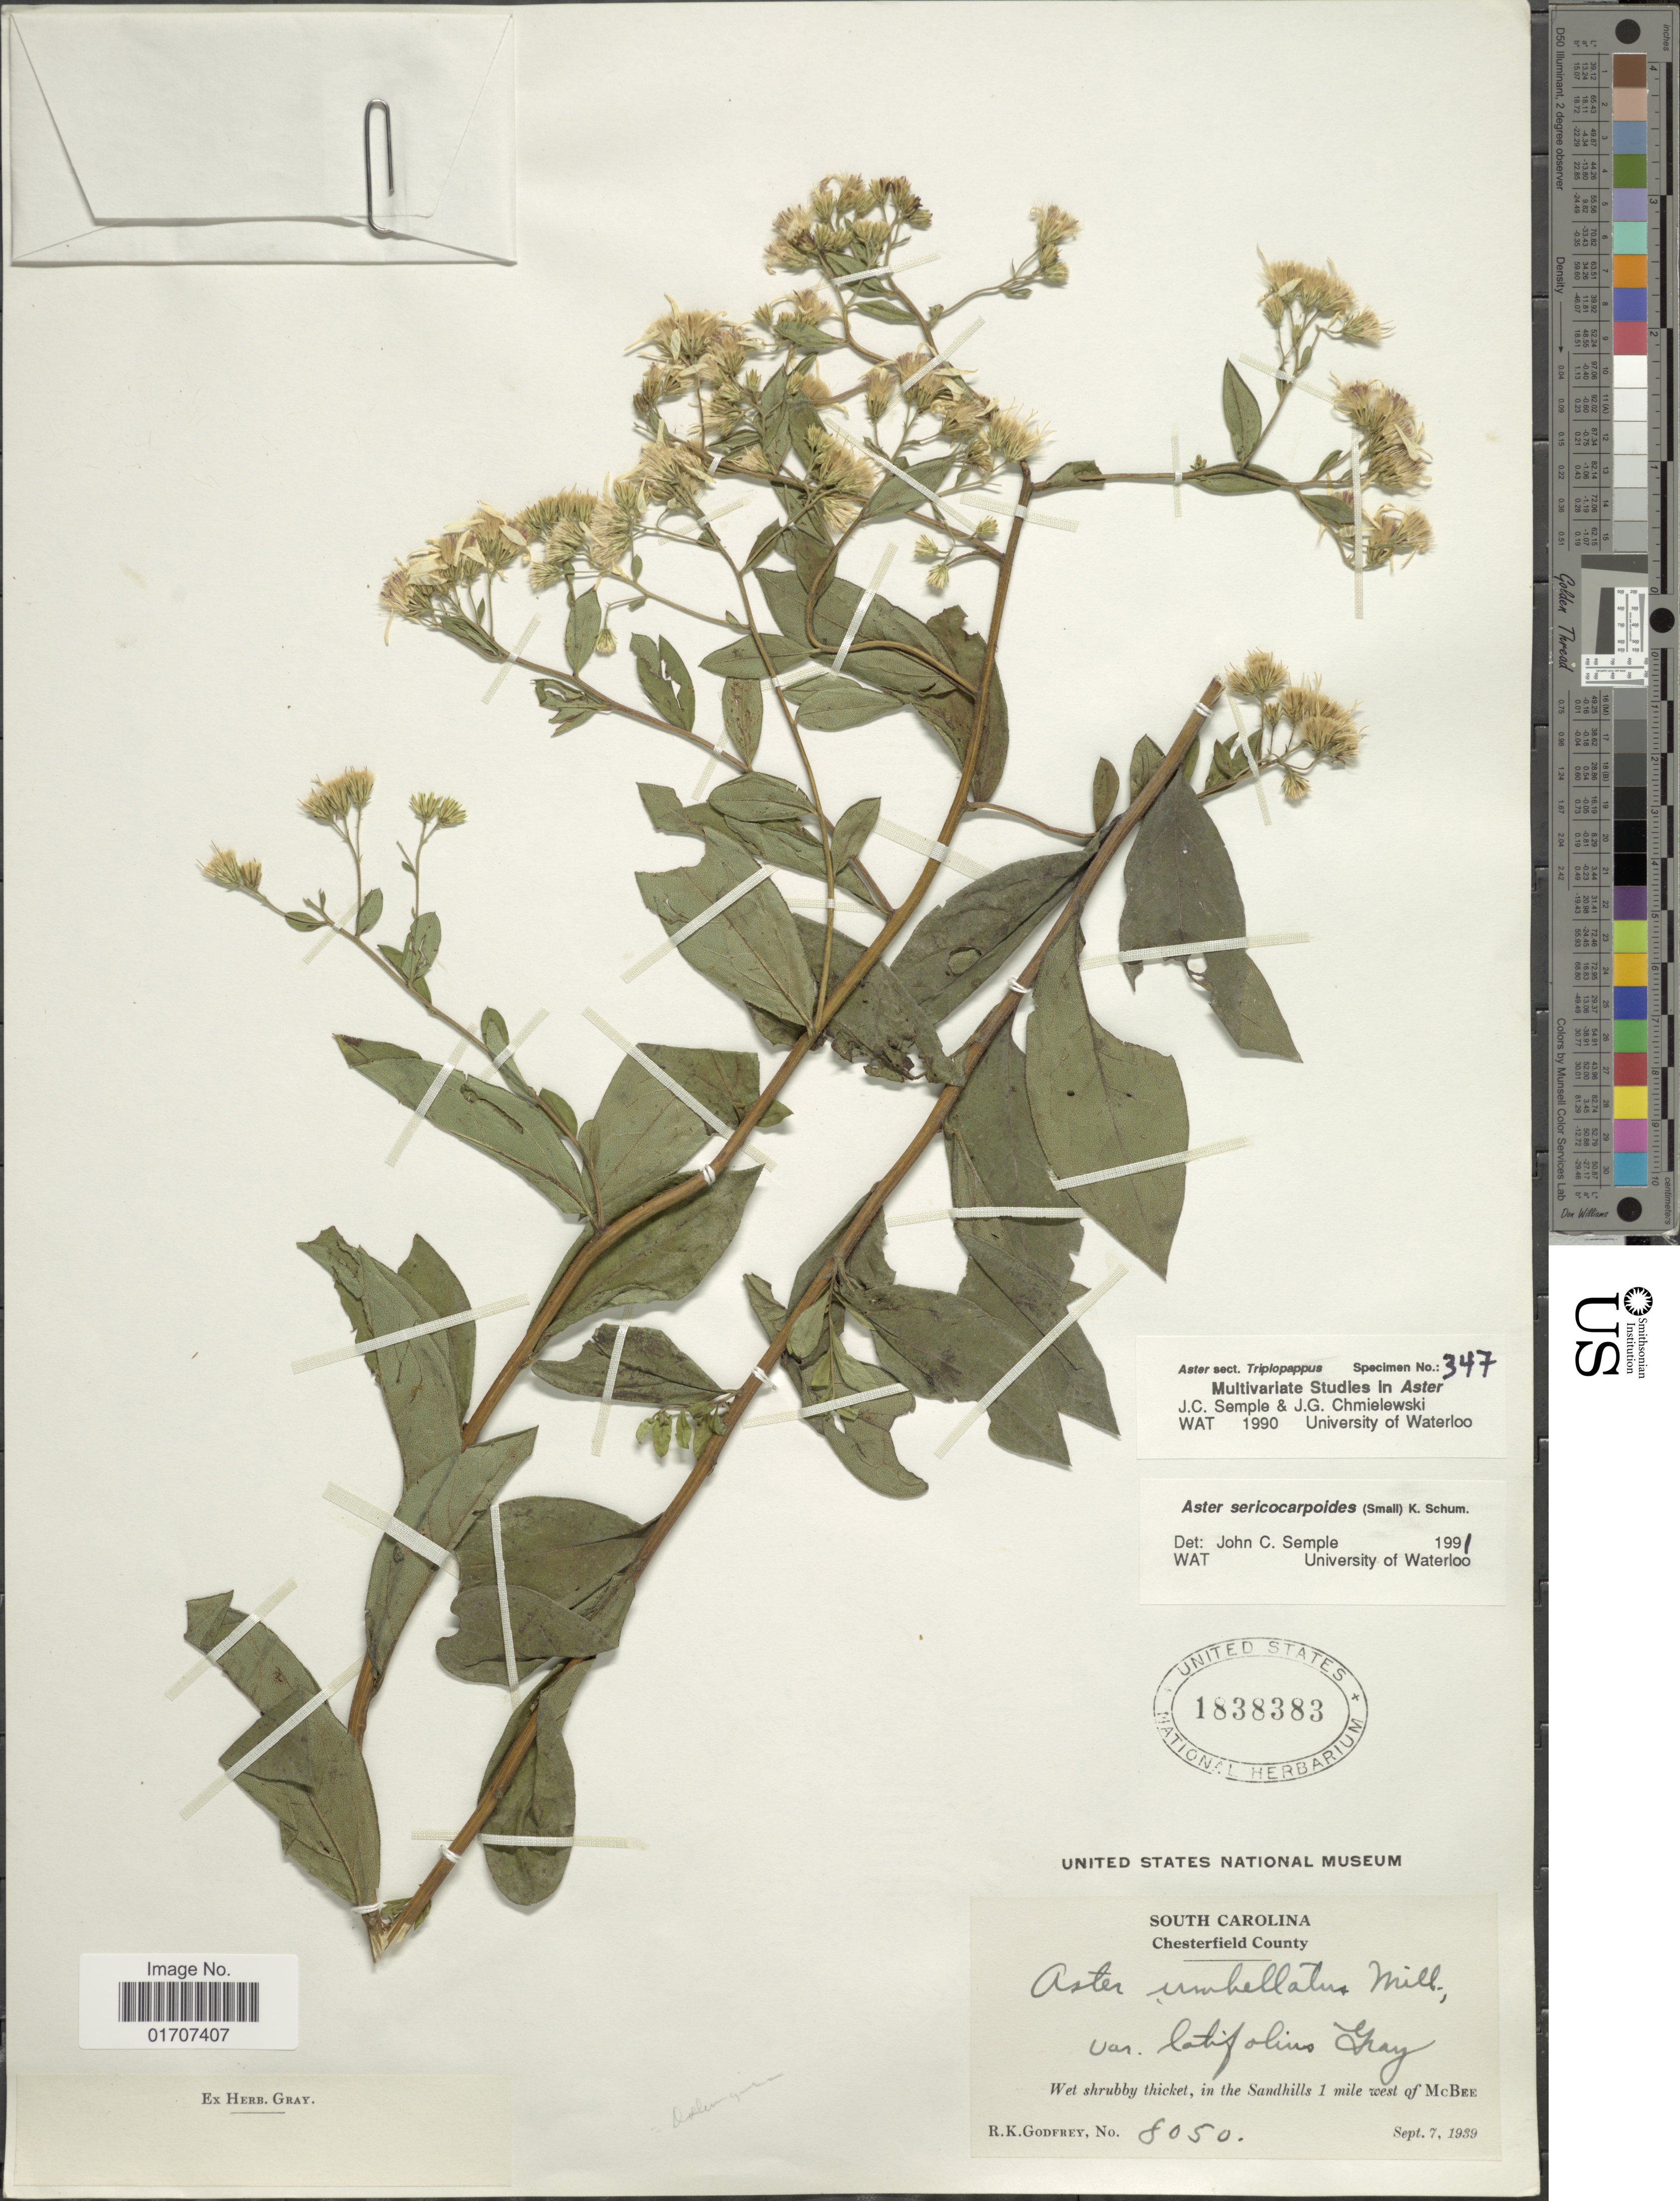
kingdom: Plantae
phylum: Tracheophyta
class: Magnoliopsida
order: Asterales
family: Asteraceae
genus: Doellingeria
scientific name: Doellingeria sericocarpoides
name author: Small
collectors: R. K. Godfrey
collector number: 8050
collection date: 1939-09-07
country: United States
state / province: South Carolina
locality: Chesterfield County, Wet shrubby thicket, in the Sandhills 1 mile west of McBee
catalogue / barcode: US 1838383